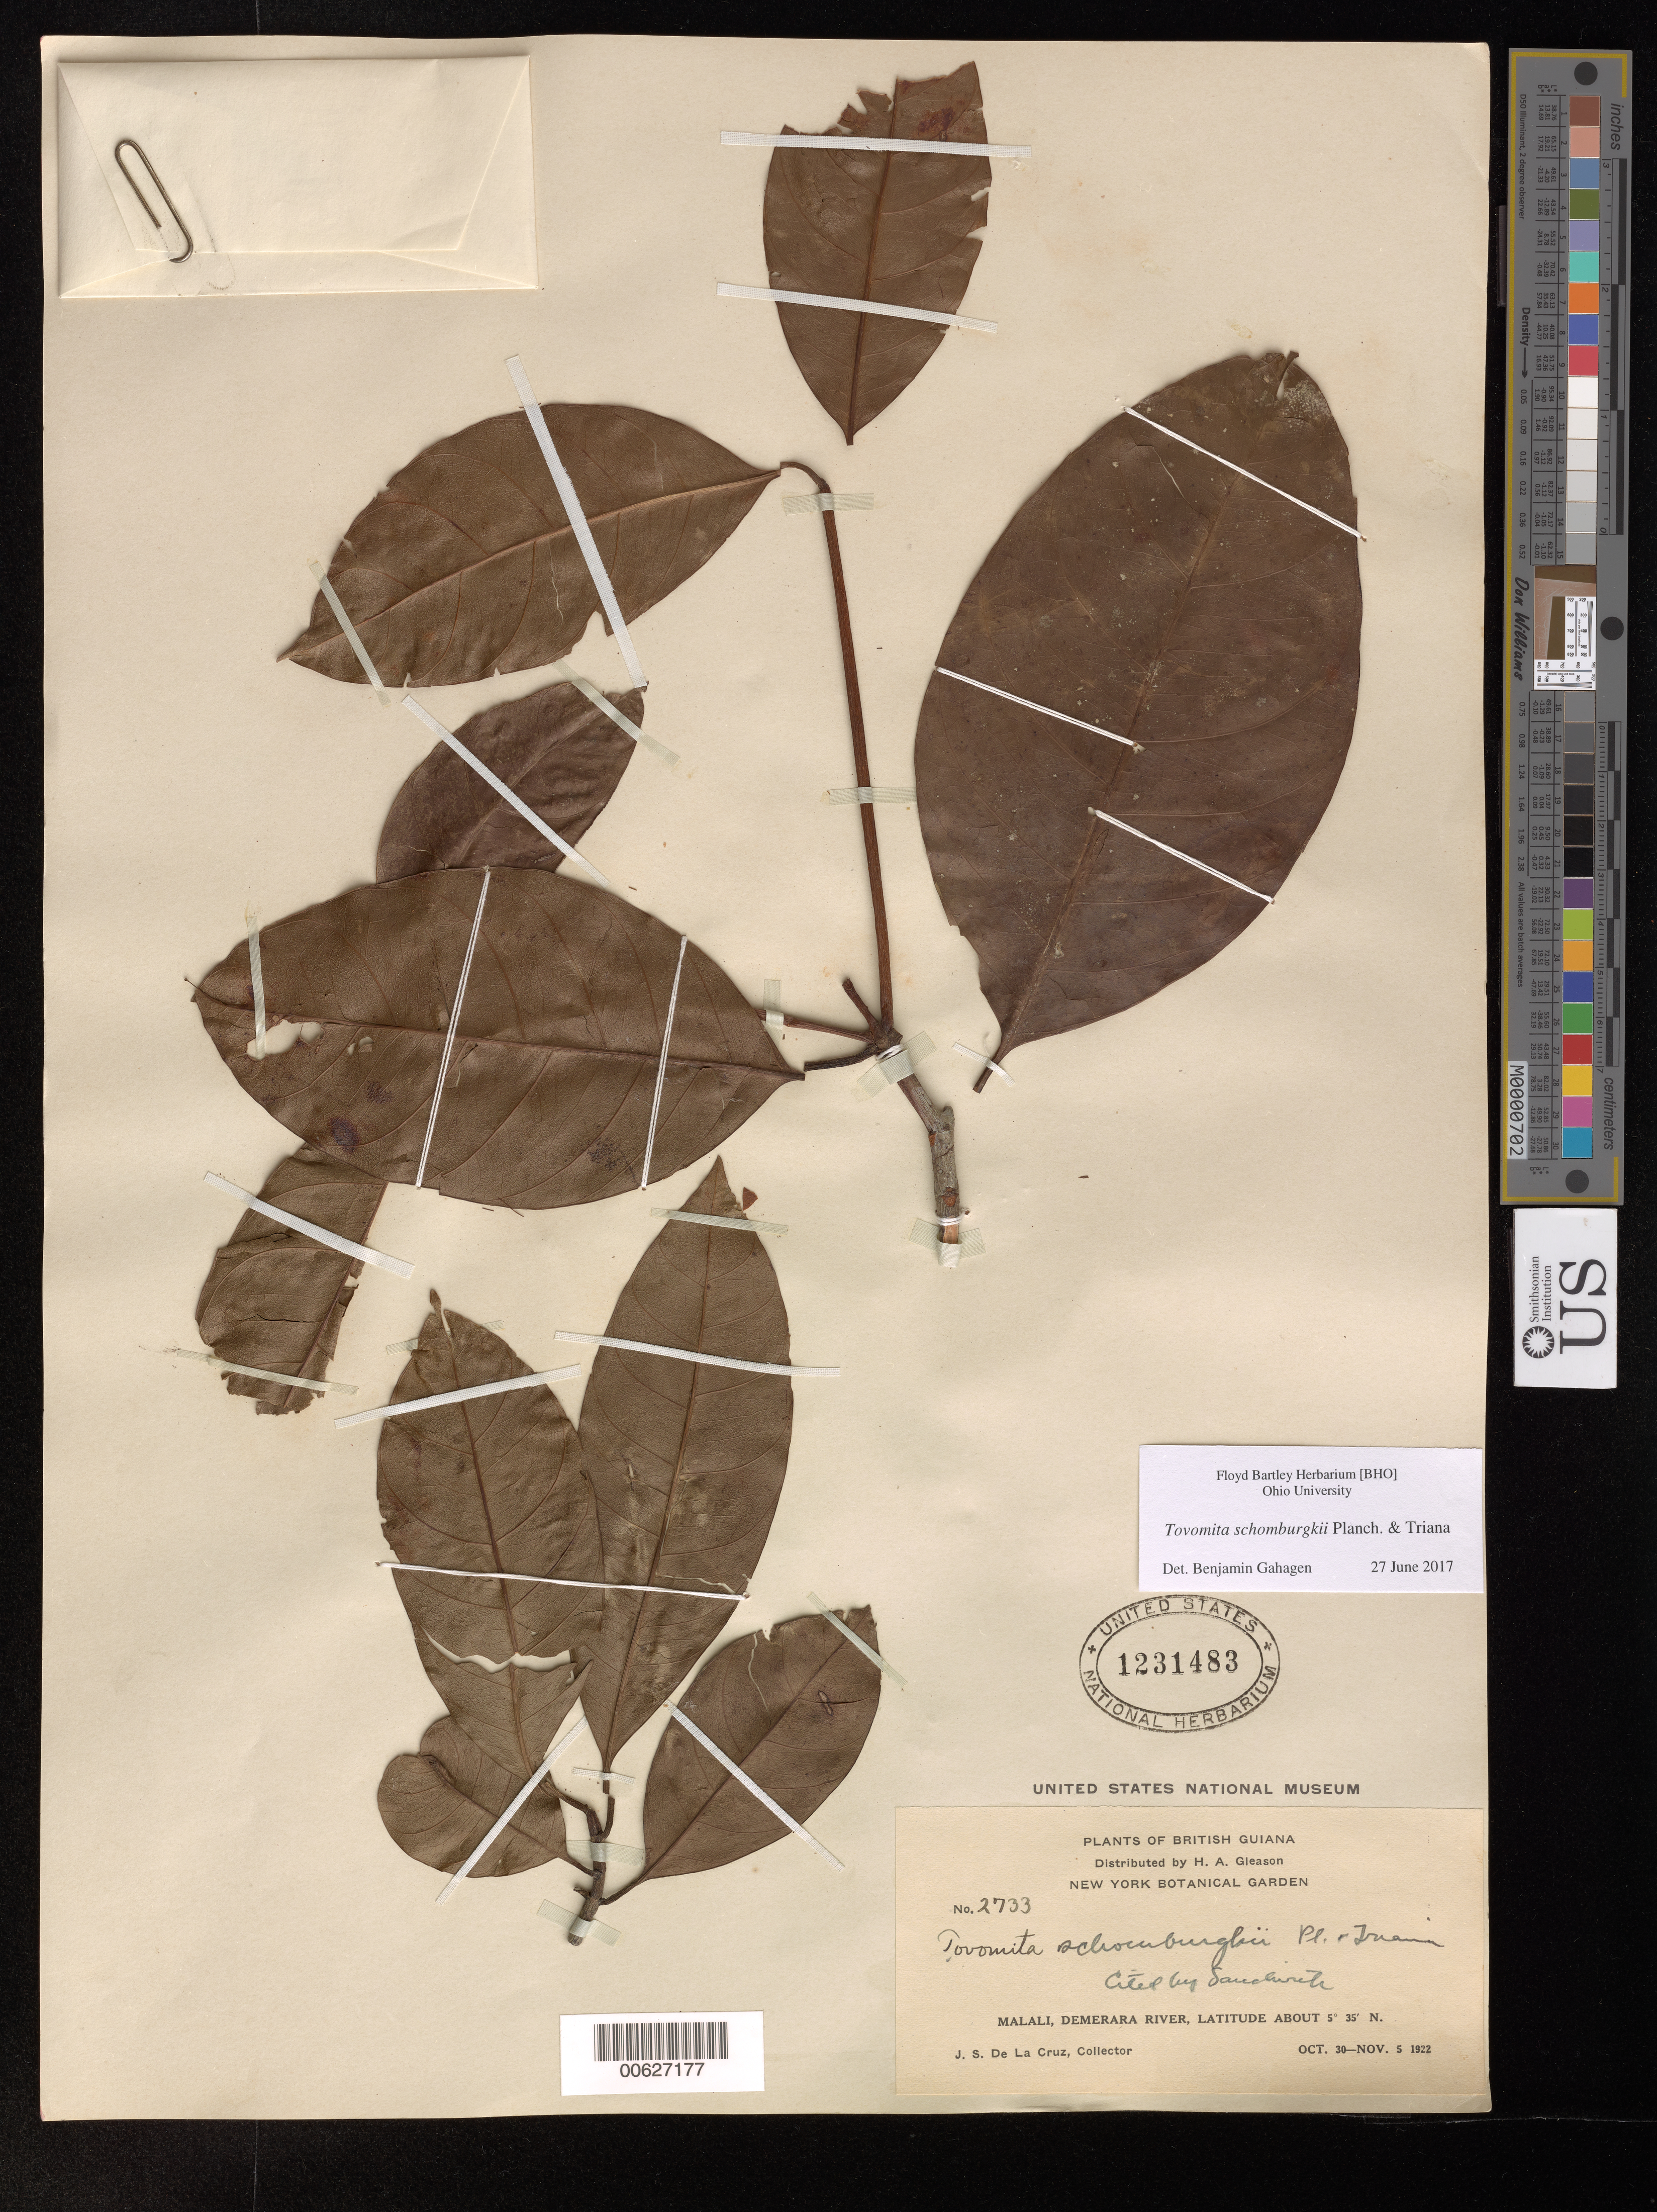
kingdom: Plantae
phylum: Tracheophyta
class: Magnoliopsida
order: Malpighiales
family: Clusiaceae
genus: Tovomita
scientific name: Tovomita schomburgkii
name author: Planch. & Triana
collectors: J. S. de la Cruz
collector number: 2733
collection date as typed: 30-Oct-22 to 5-Nov-22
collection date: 1922-10-30/1922-11-05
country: Guyana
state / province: U. Demerara-Berbice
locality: Malali, Demerara R.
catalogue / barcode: US 1231483